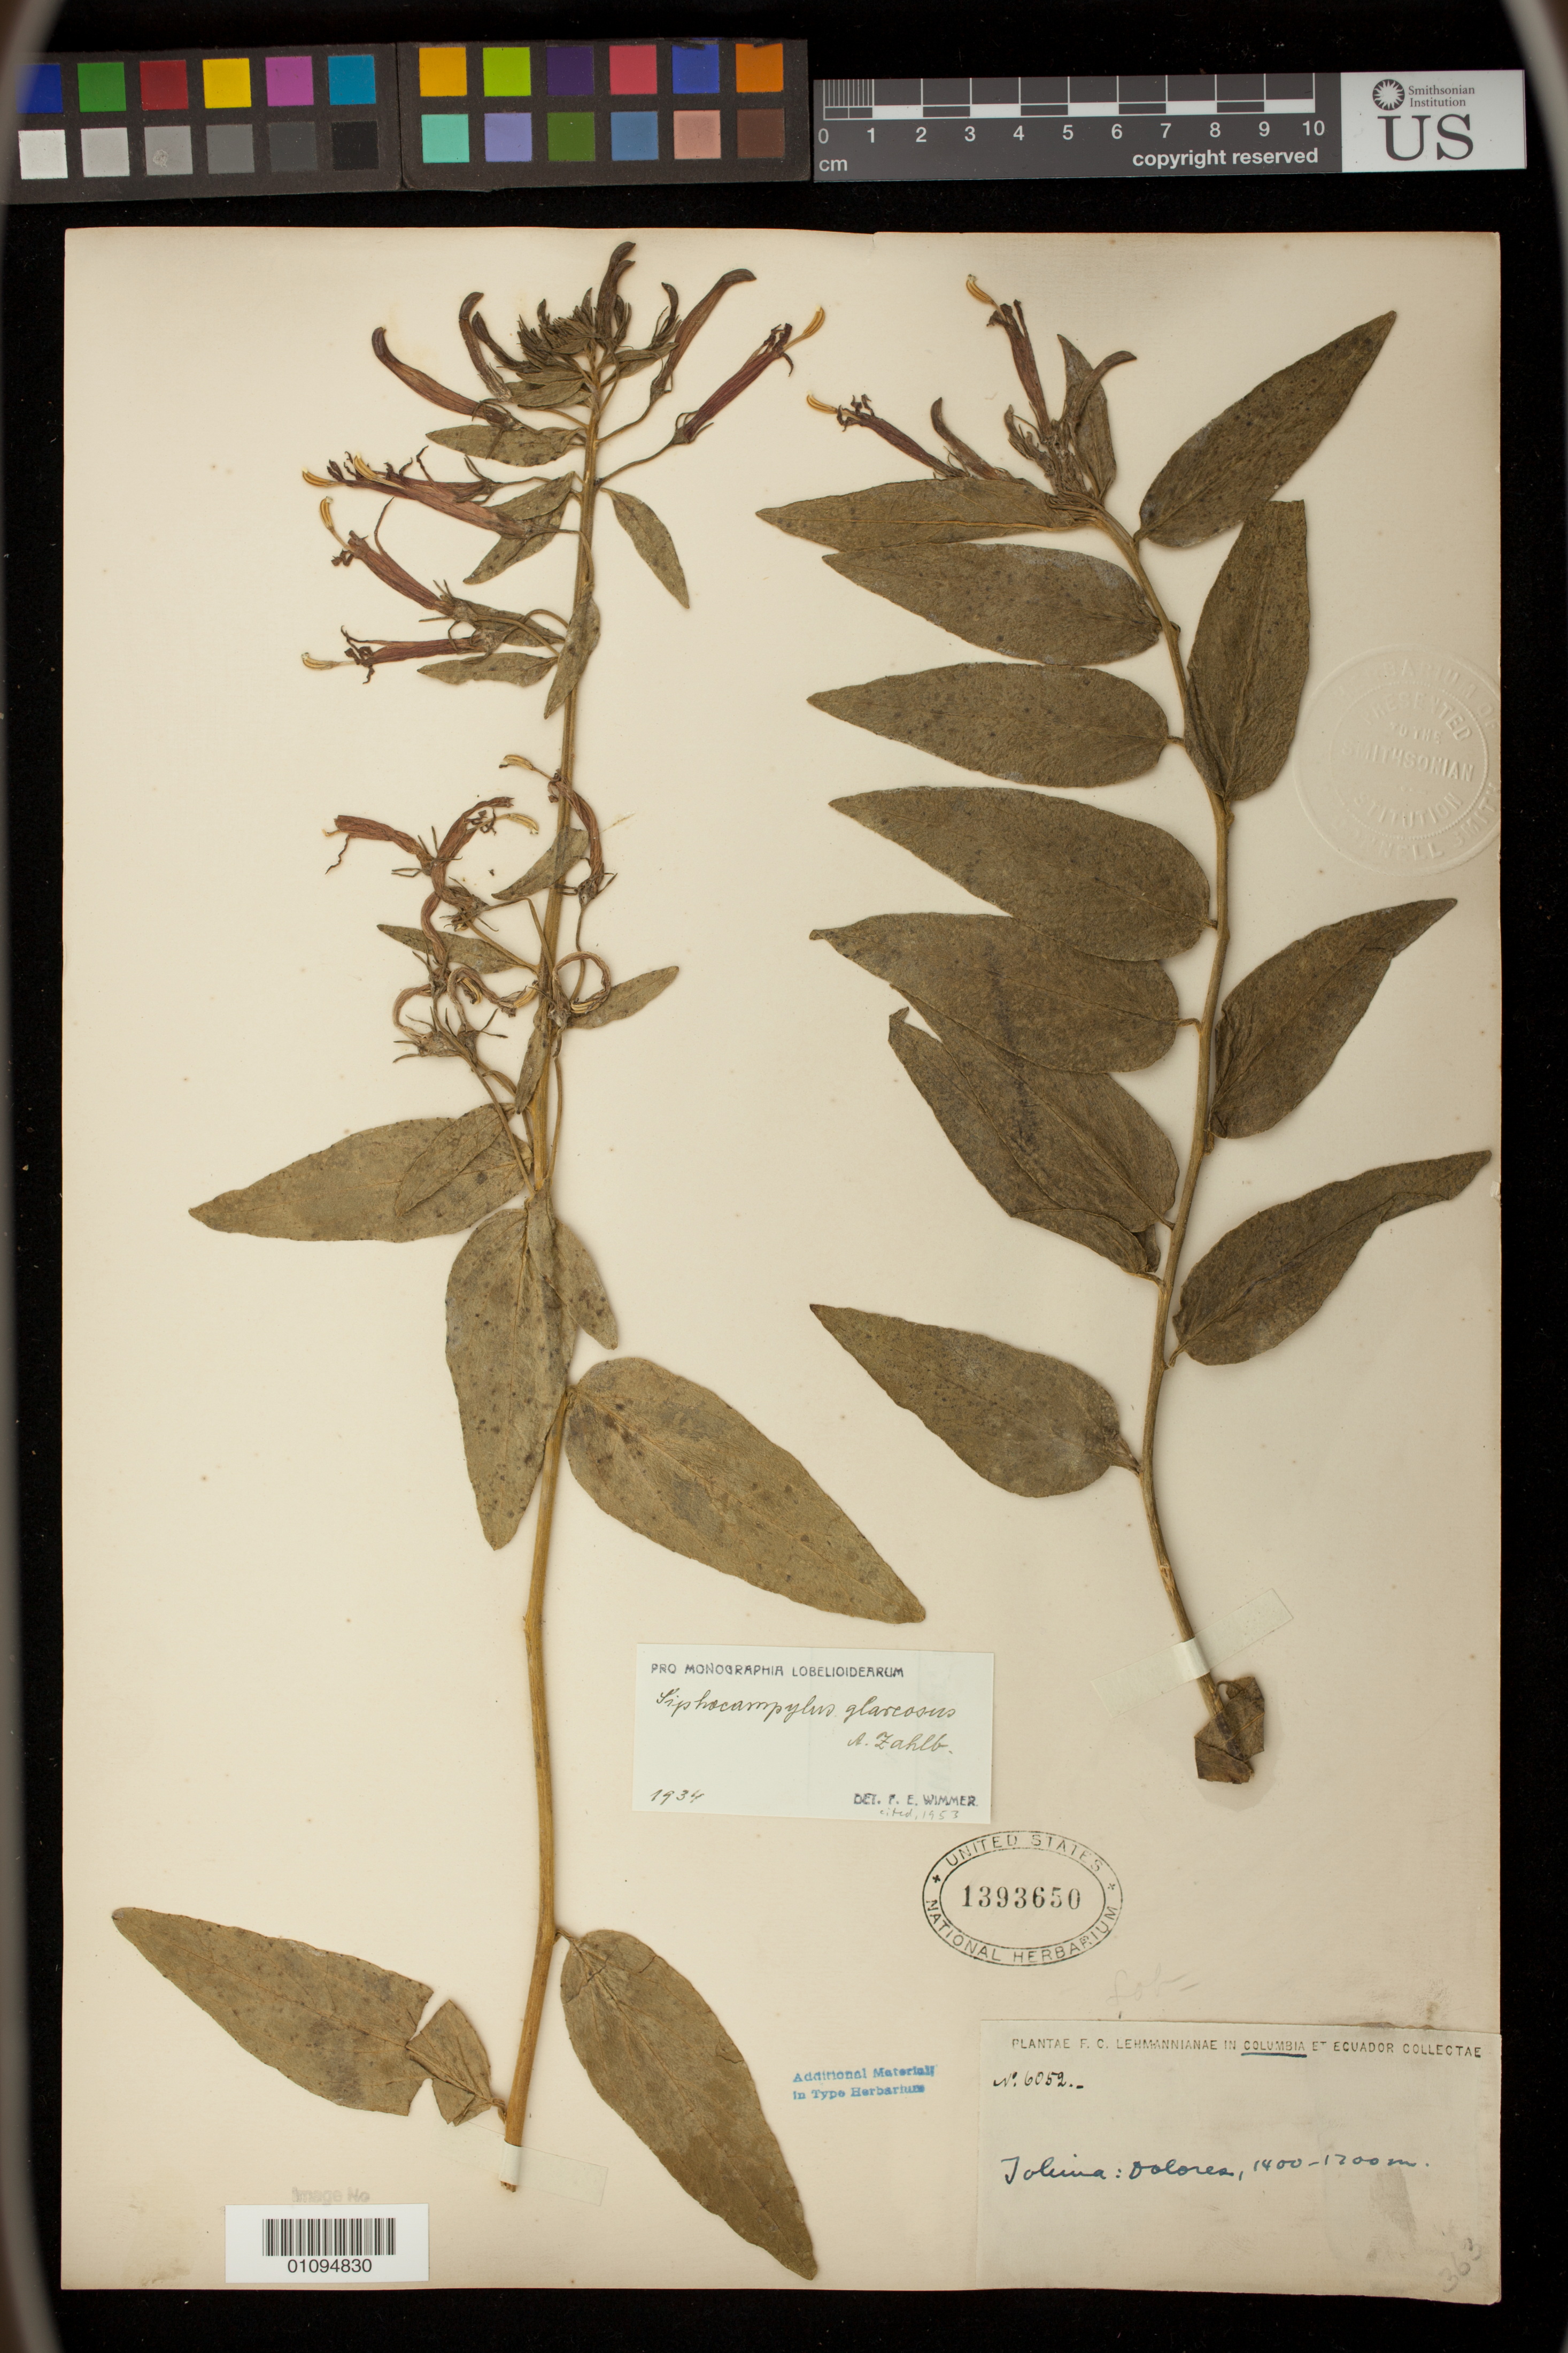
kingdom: Plantae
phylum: Tracheophyta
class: Magnoliopsida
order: Asterales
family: Campanulaceae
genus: Siphocampylus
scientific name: Siphocampylus glareosus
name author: Zahlbr.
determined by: Wimmer, F. E.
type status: Isotype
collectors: F. C. Lehmann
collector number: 6052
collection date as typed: Jan ---- to -- Mar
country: Colombia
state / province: Tolima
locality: Dolores.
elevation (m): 1400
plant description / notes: See BC 00146997, verified isotype; used its Collections Events data for this record. BC 00146997 had 'January to March', which this specimen's label does not.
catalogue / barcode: US 1393650